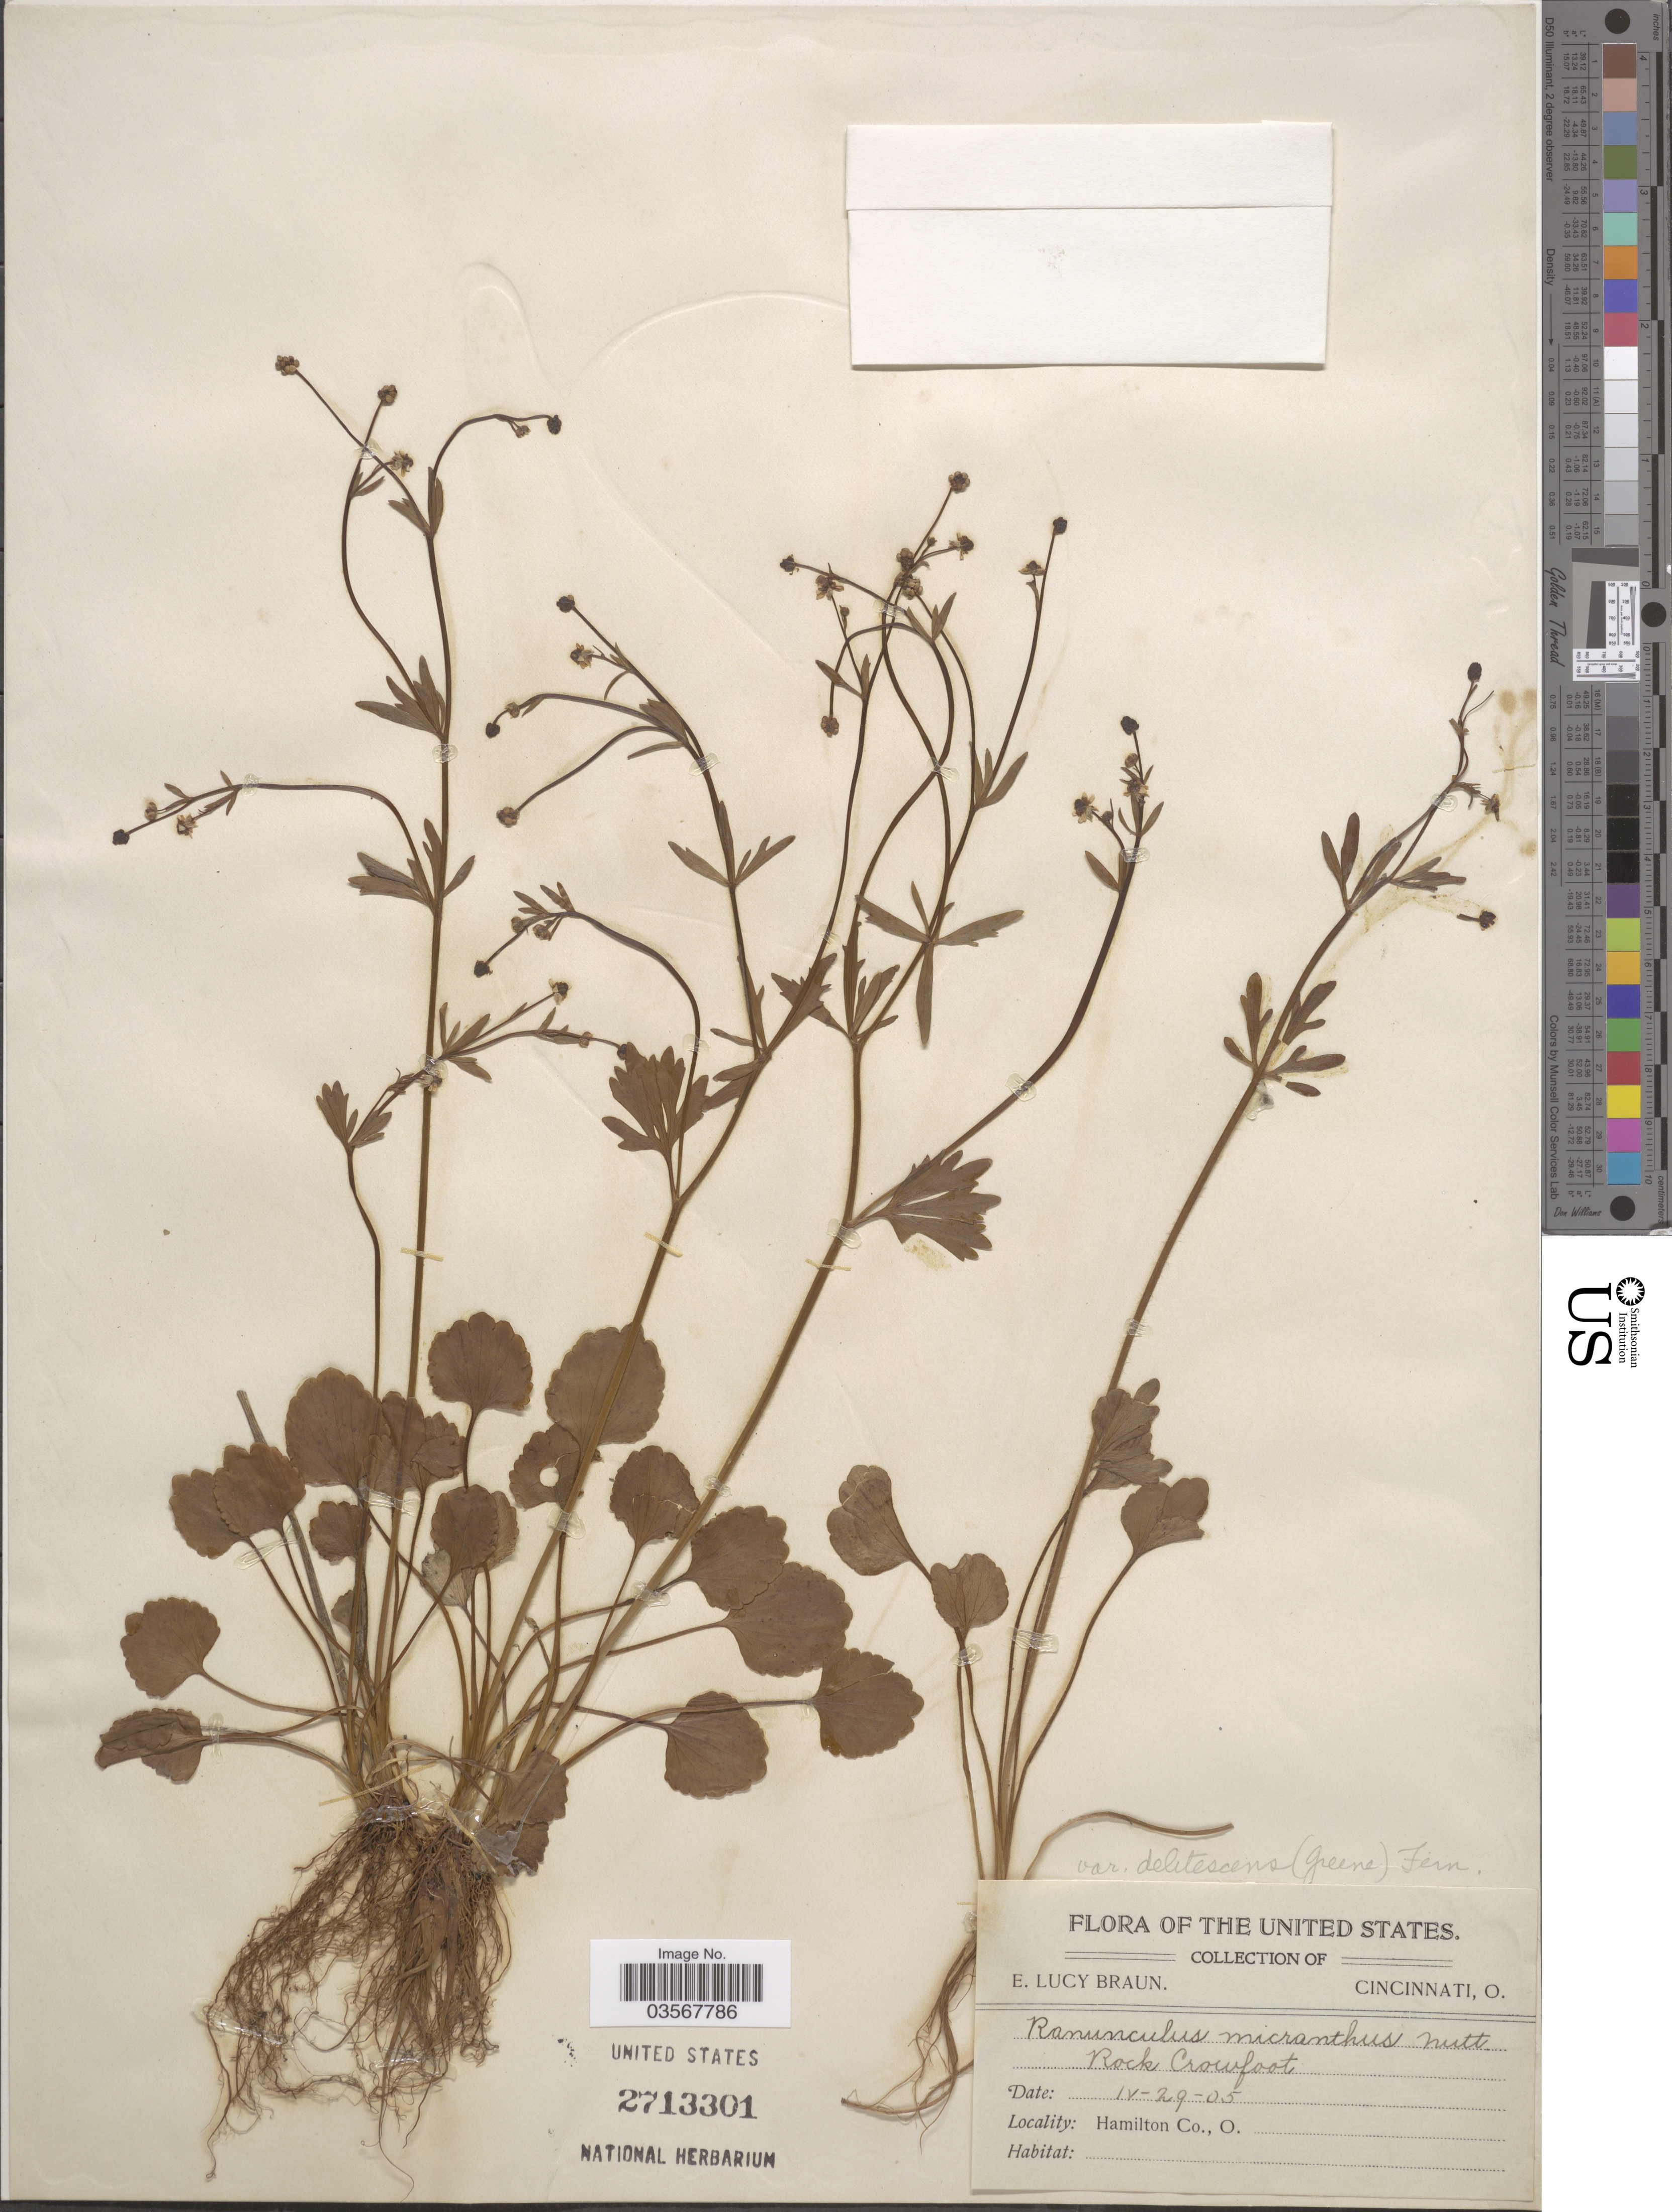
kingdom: Plantae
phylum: Tracheophyta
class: Magnoliopsida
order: Ranunculales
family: Ranunculaceae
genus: Ranunculus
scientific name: Ranunculus micranthus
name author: Nutt.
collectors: E. L. Braun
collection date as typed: Transcribed d/m/y: 29/4/5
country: United States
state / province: Ohio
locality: Hamilton Co.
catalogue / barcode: US 2713301